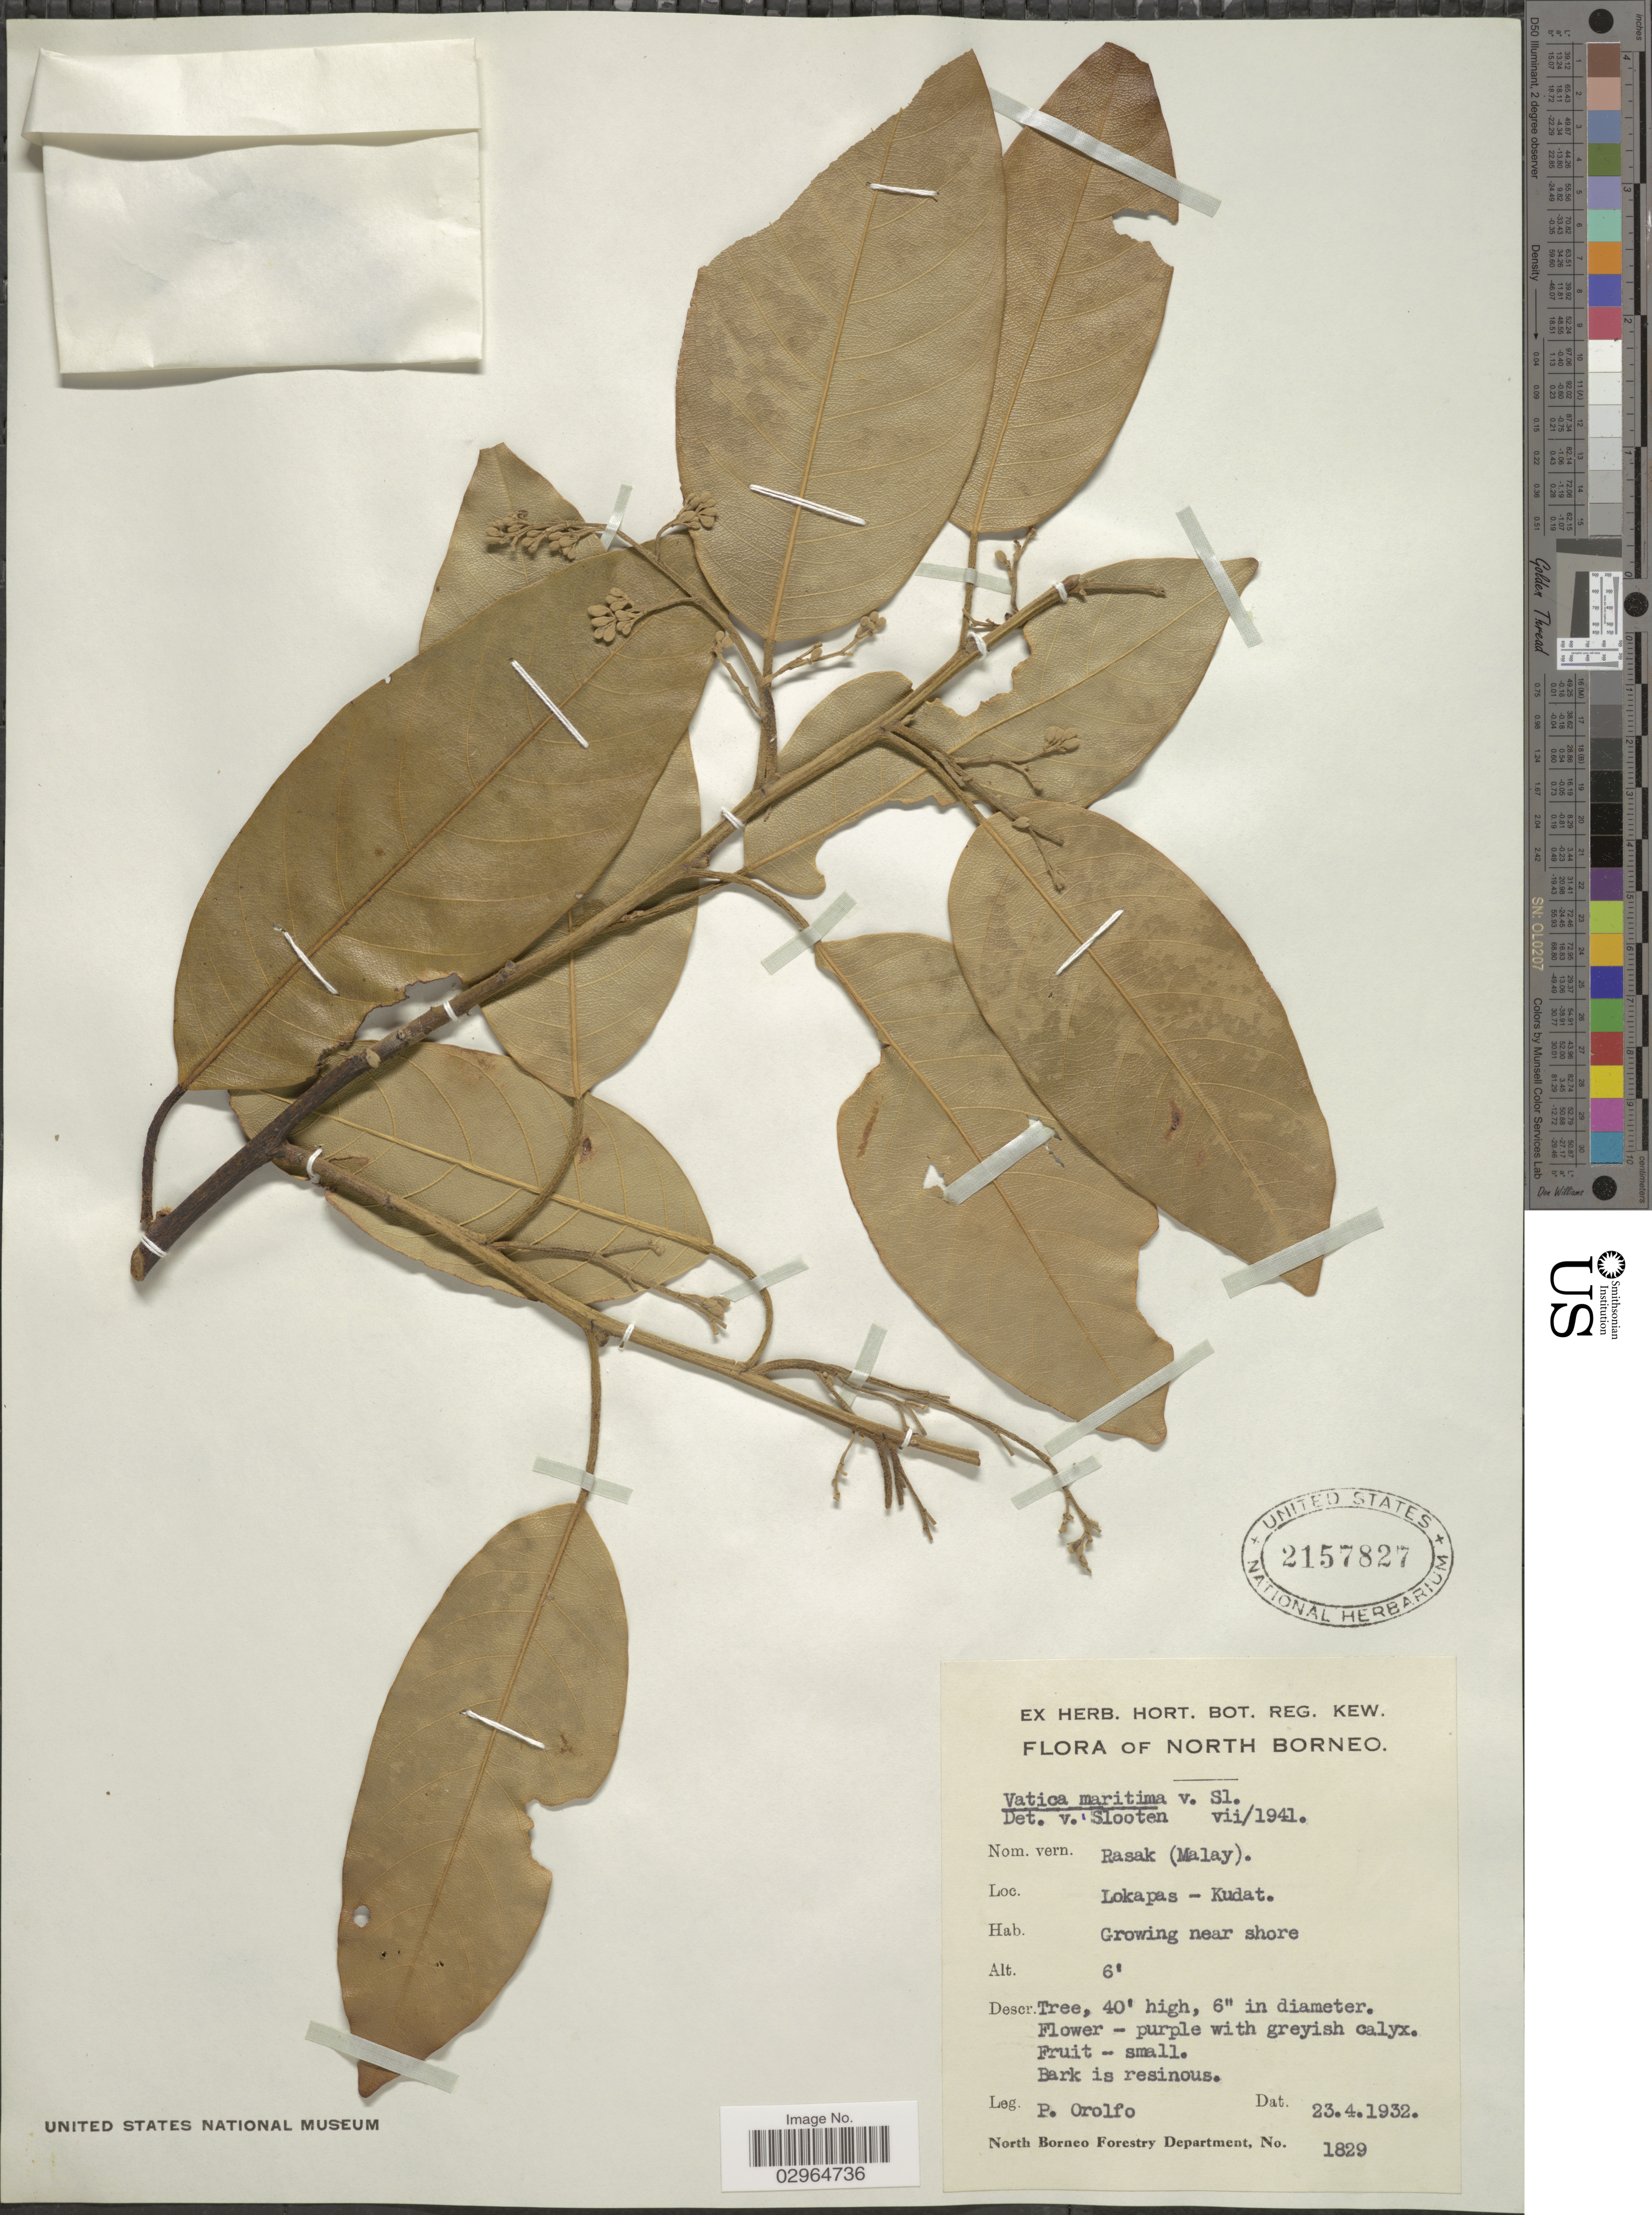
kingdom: Plantae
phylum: Tracheophyta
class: Magnoliopsida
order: Malvales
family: Dipterocarpaceae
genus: Vatica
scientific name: Vatica maritima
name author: Slooten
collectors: P. Orolfo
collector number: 1829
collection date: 1932-04-23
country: Malaysia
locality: North Borneo. Lokapas - Kudat.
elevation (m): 2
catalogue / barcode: US 2157827